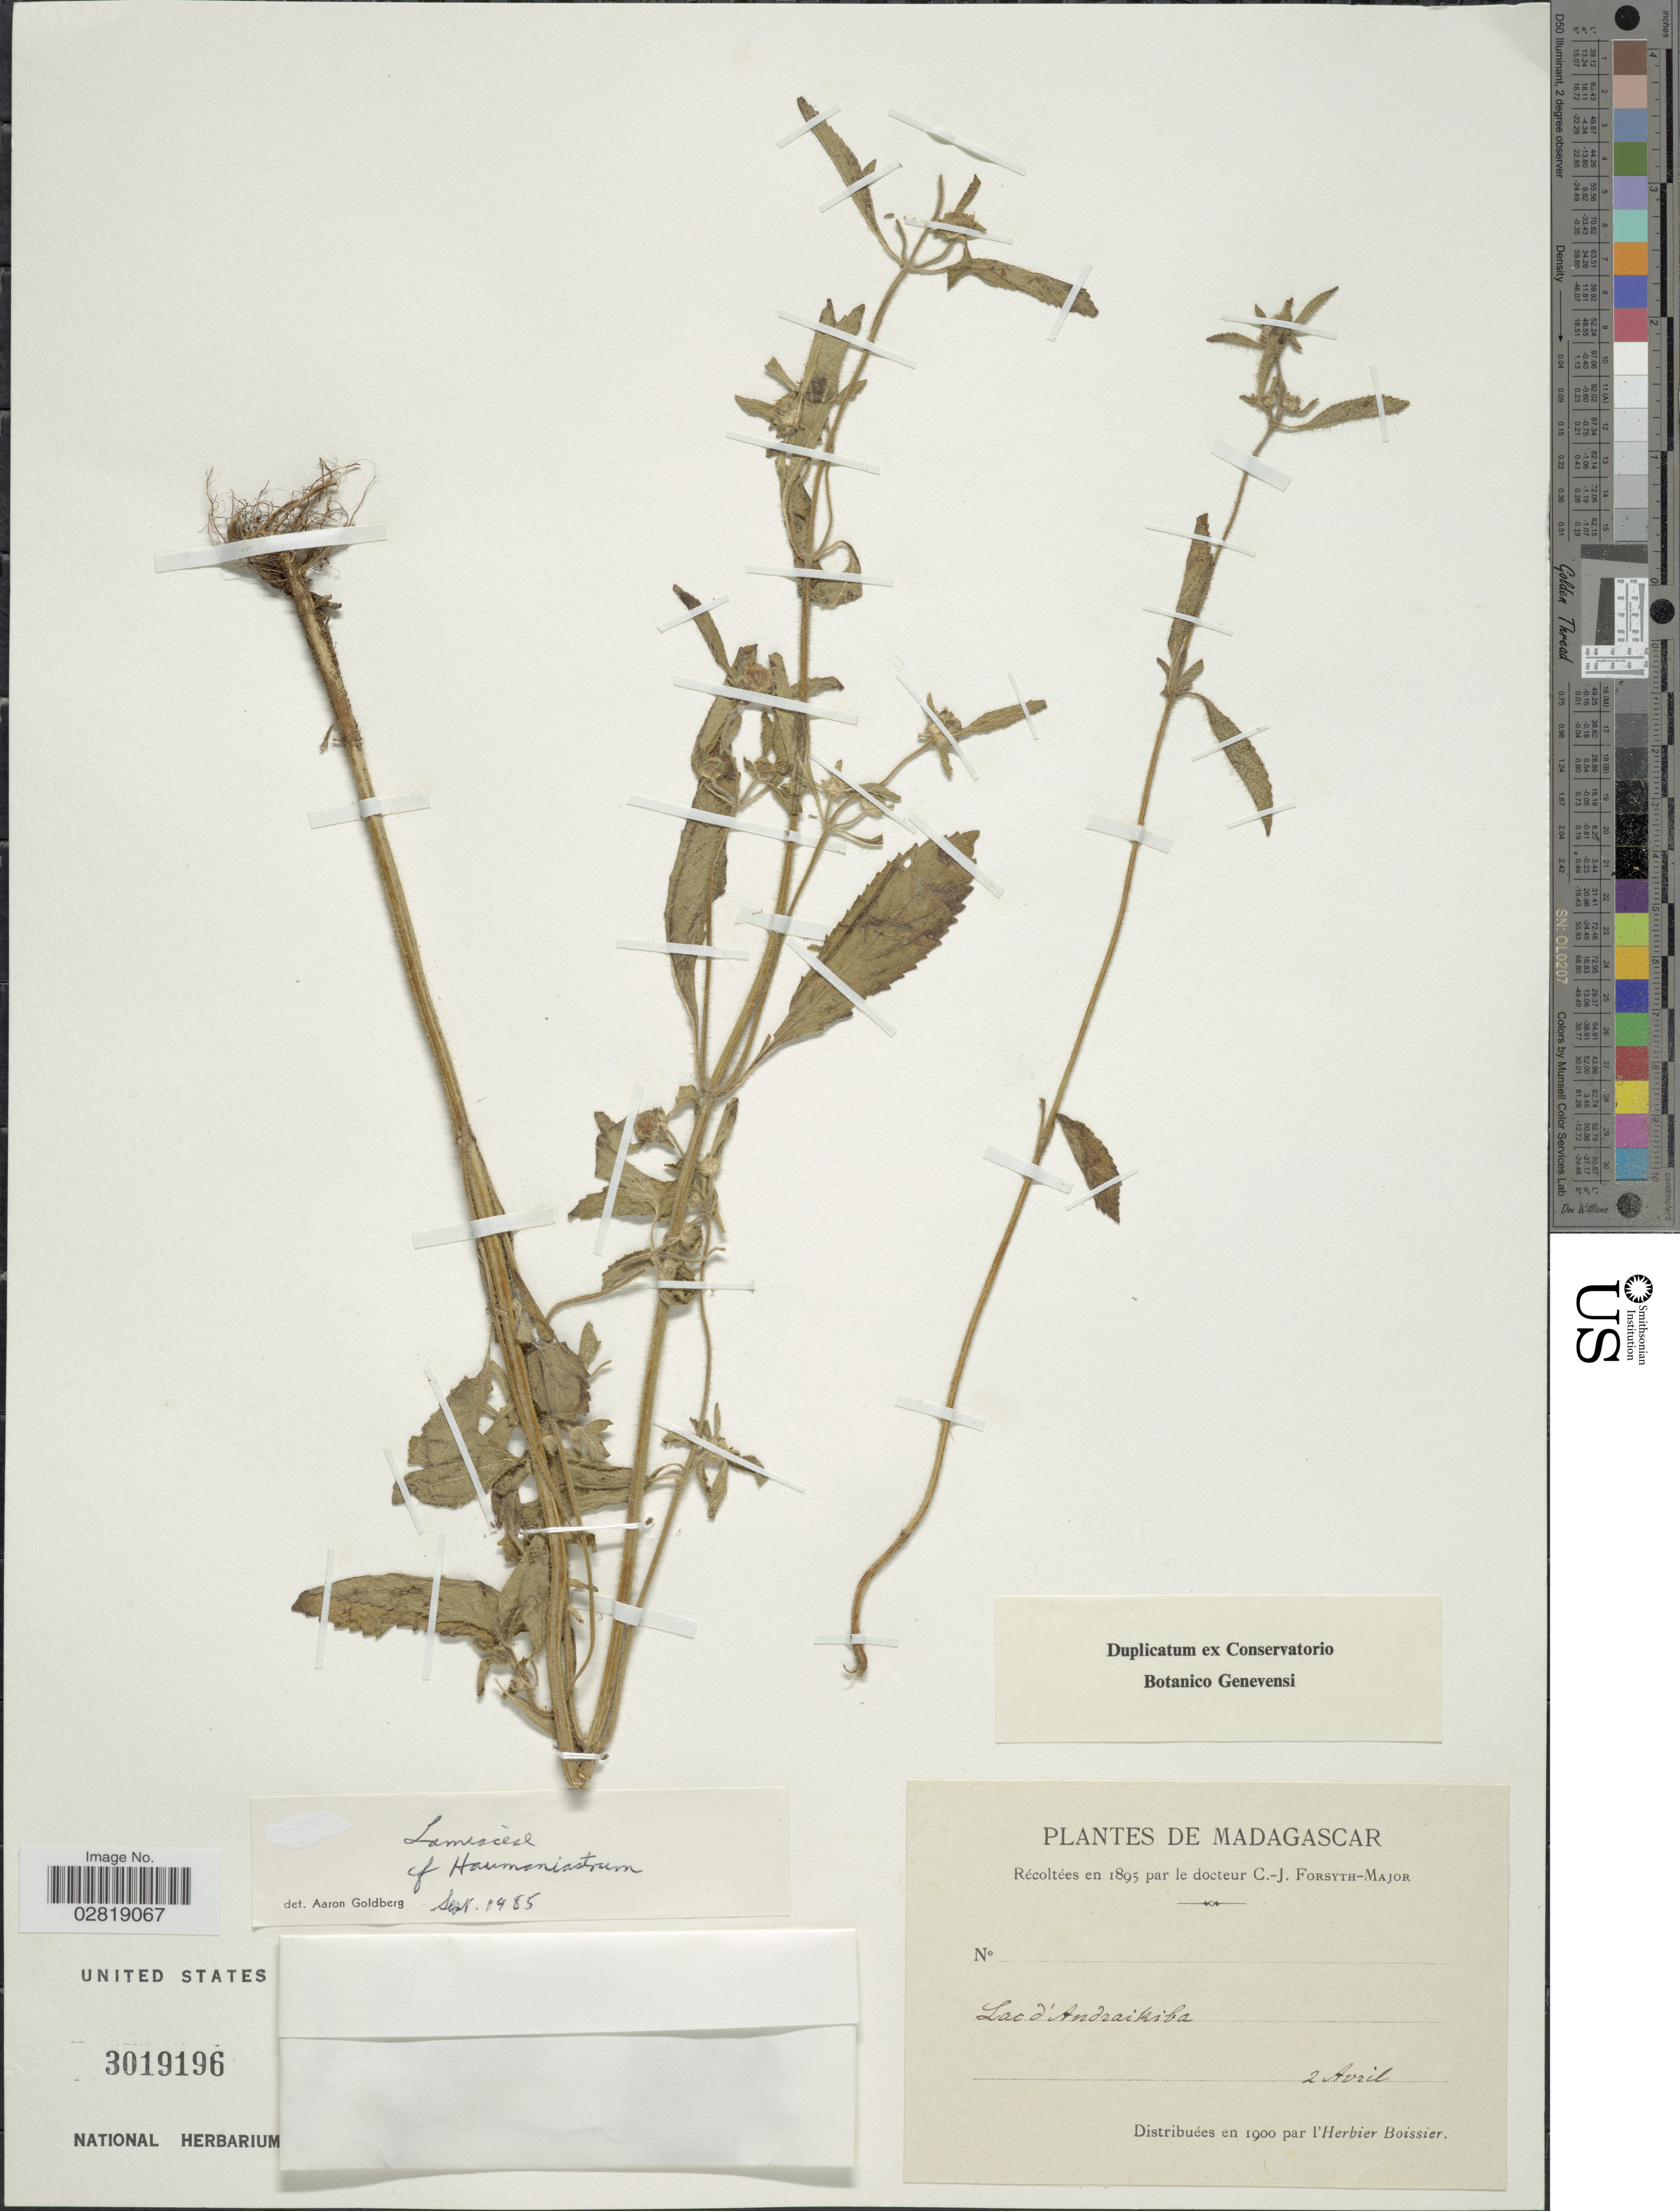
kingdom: Plantae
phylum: Tracheophyta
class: Magnoliopsida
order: Lamiales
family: Lamiaceae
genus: Haumaniastrum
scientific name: Haumaniastrum sp.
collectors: C. Forsyth-Major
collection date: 1895-04-02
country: Madagascar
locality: Lac d'Andraikiba.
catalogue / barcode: US 3019196